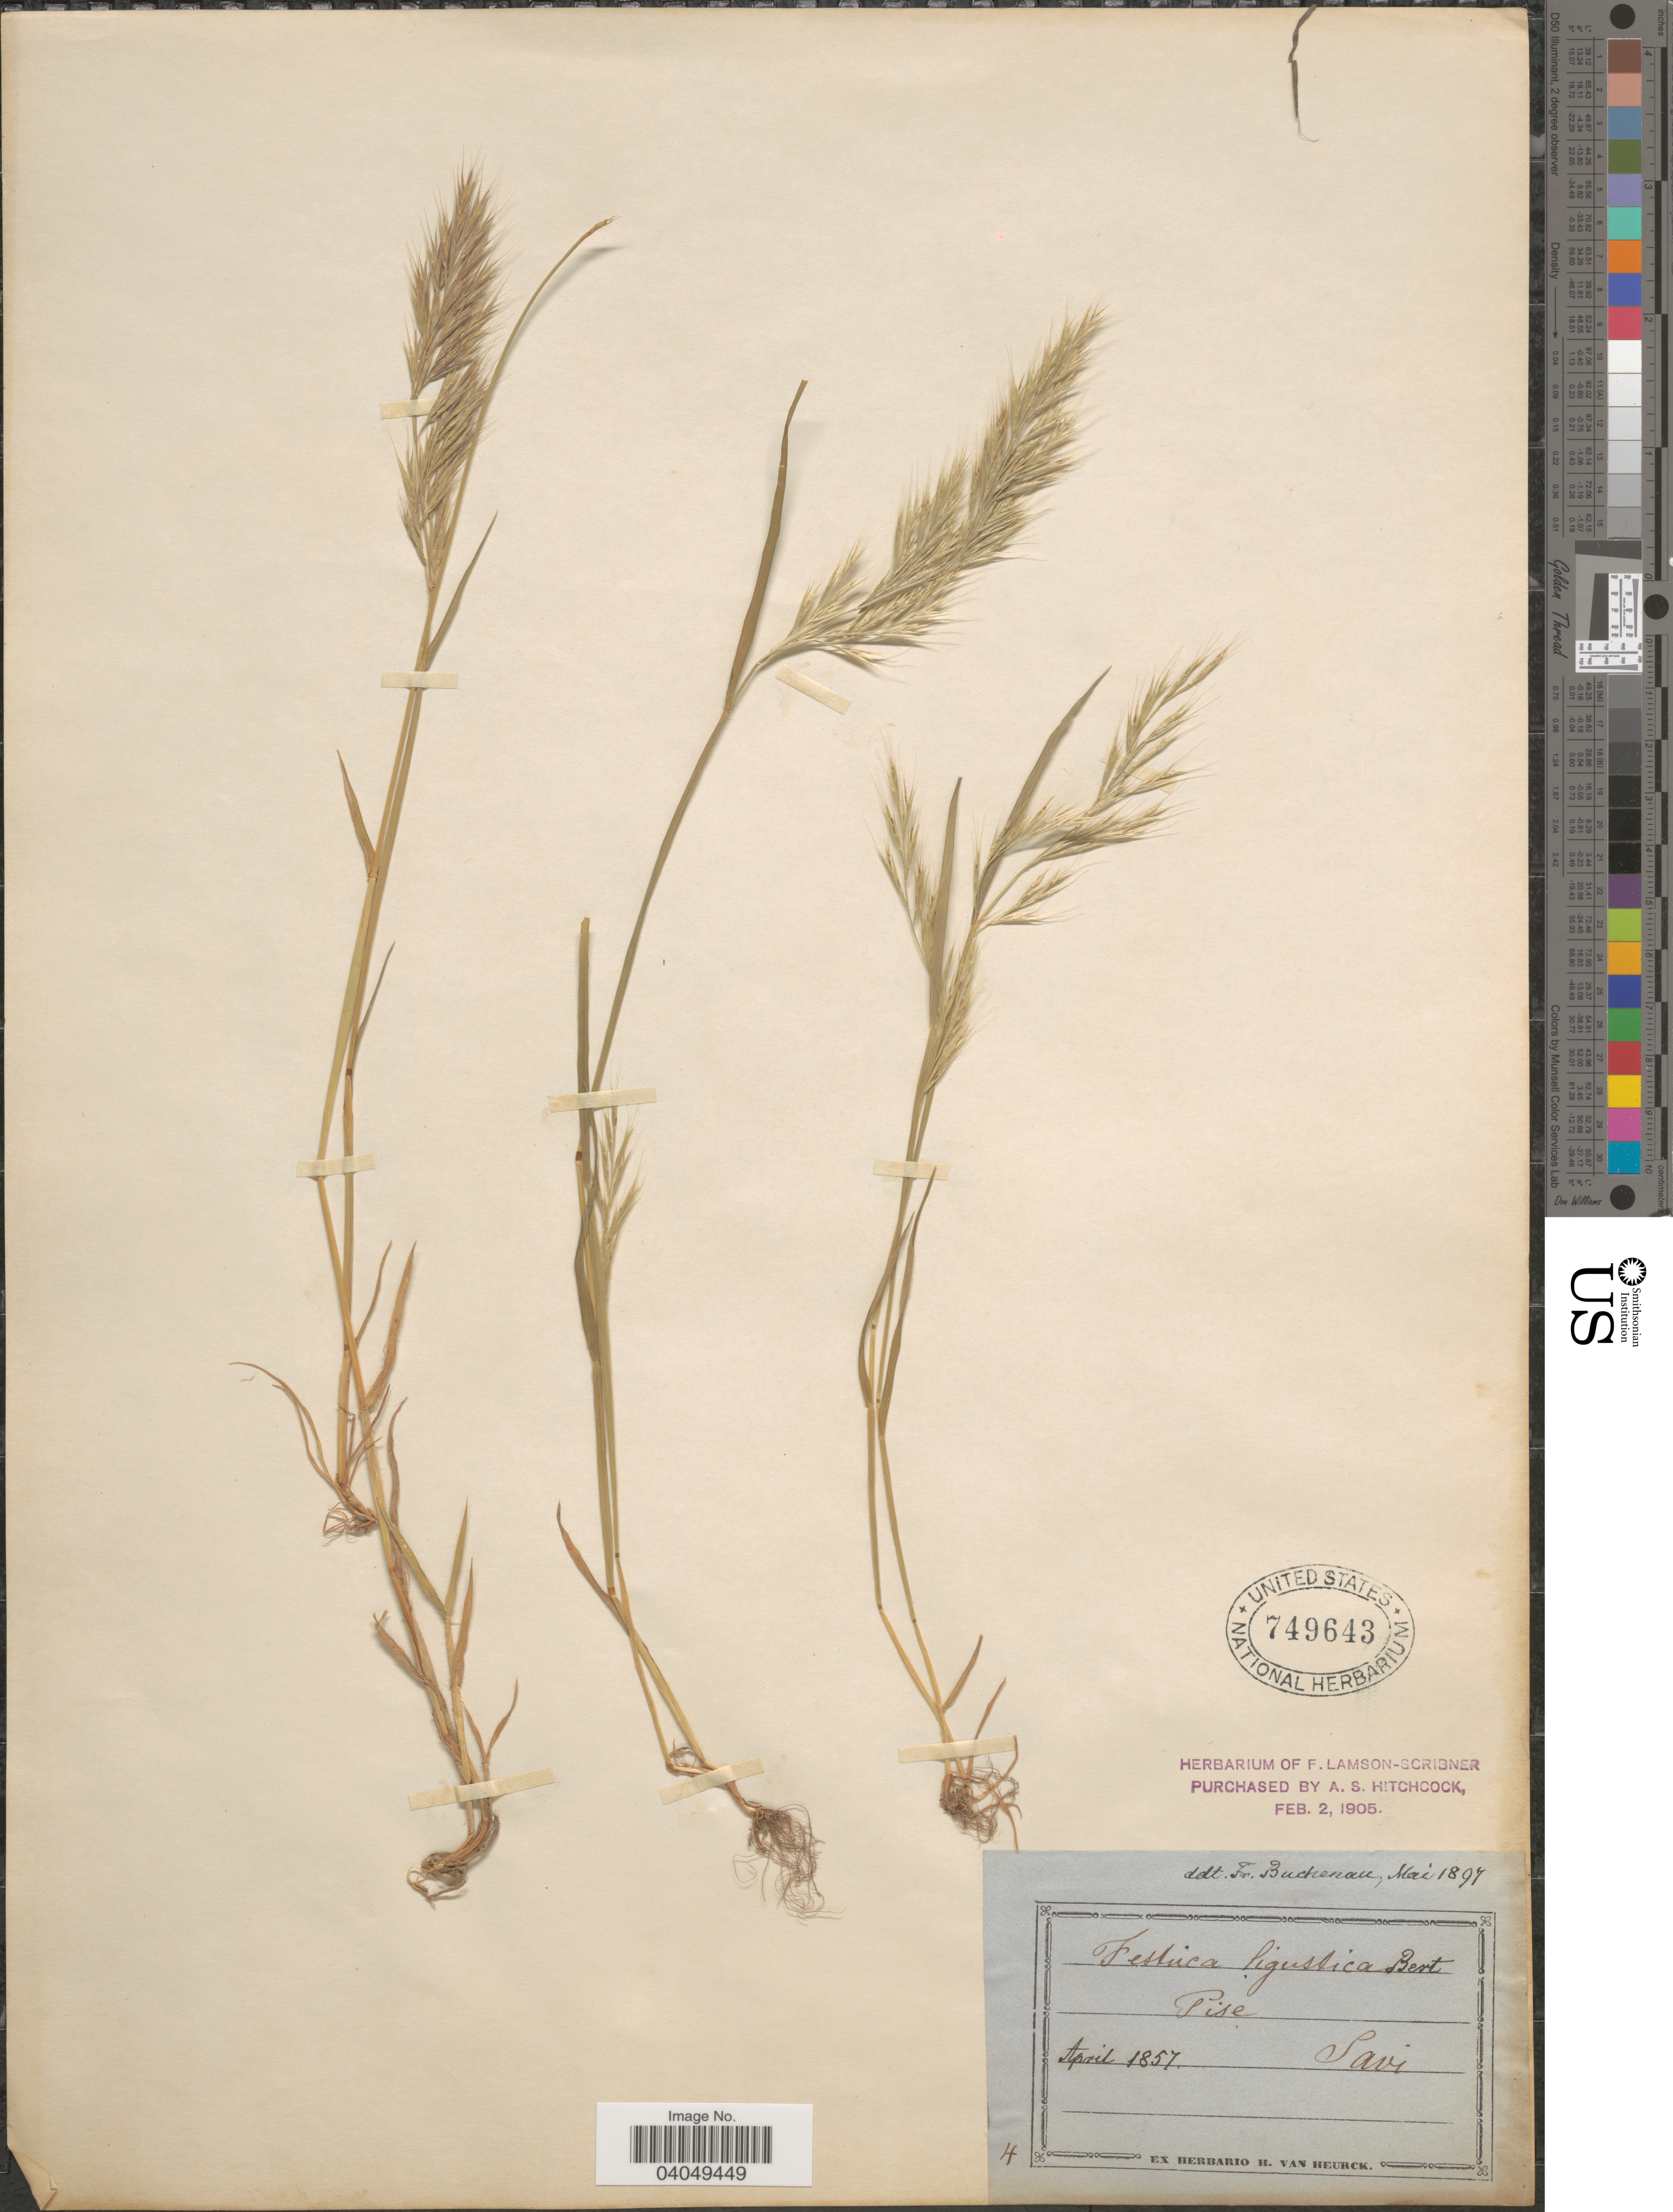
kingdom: Plantae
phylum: Tracheophyta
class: Liliopsida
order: Poales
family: Poaceae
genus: Festuca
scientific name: Festuca ligustica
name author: (All.) Bertol.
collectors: G. Savi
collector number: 4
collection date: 1857-04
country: Italy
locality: Pise.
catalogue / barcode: US 749643